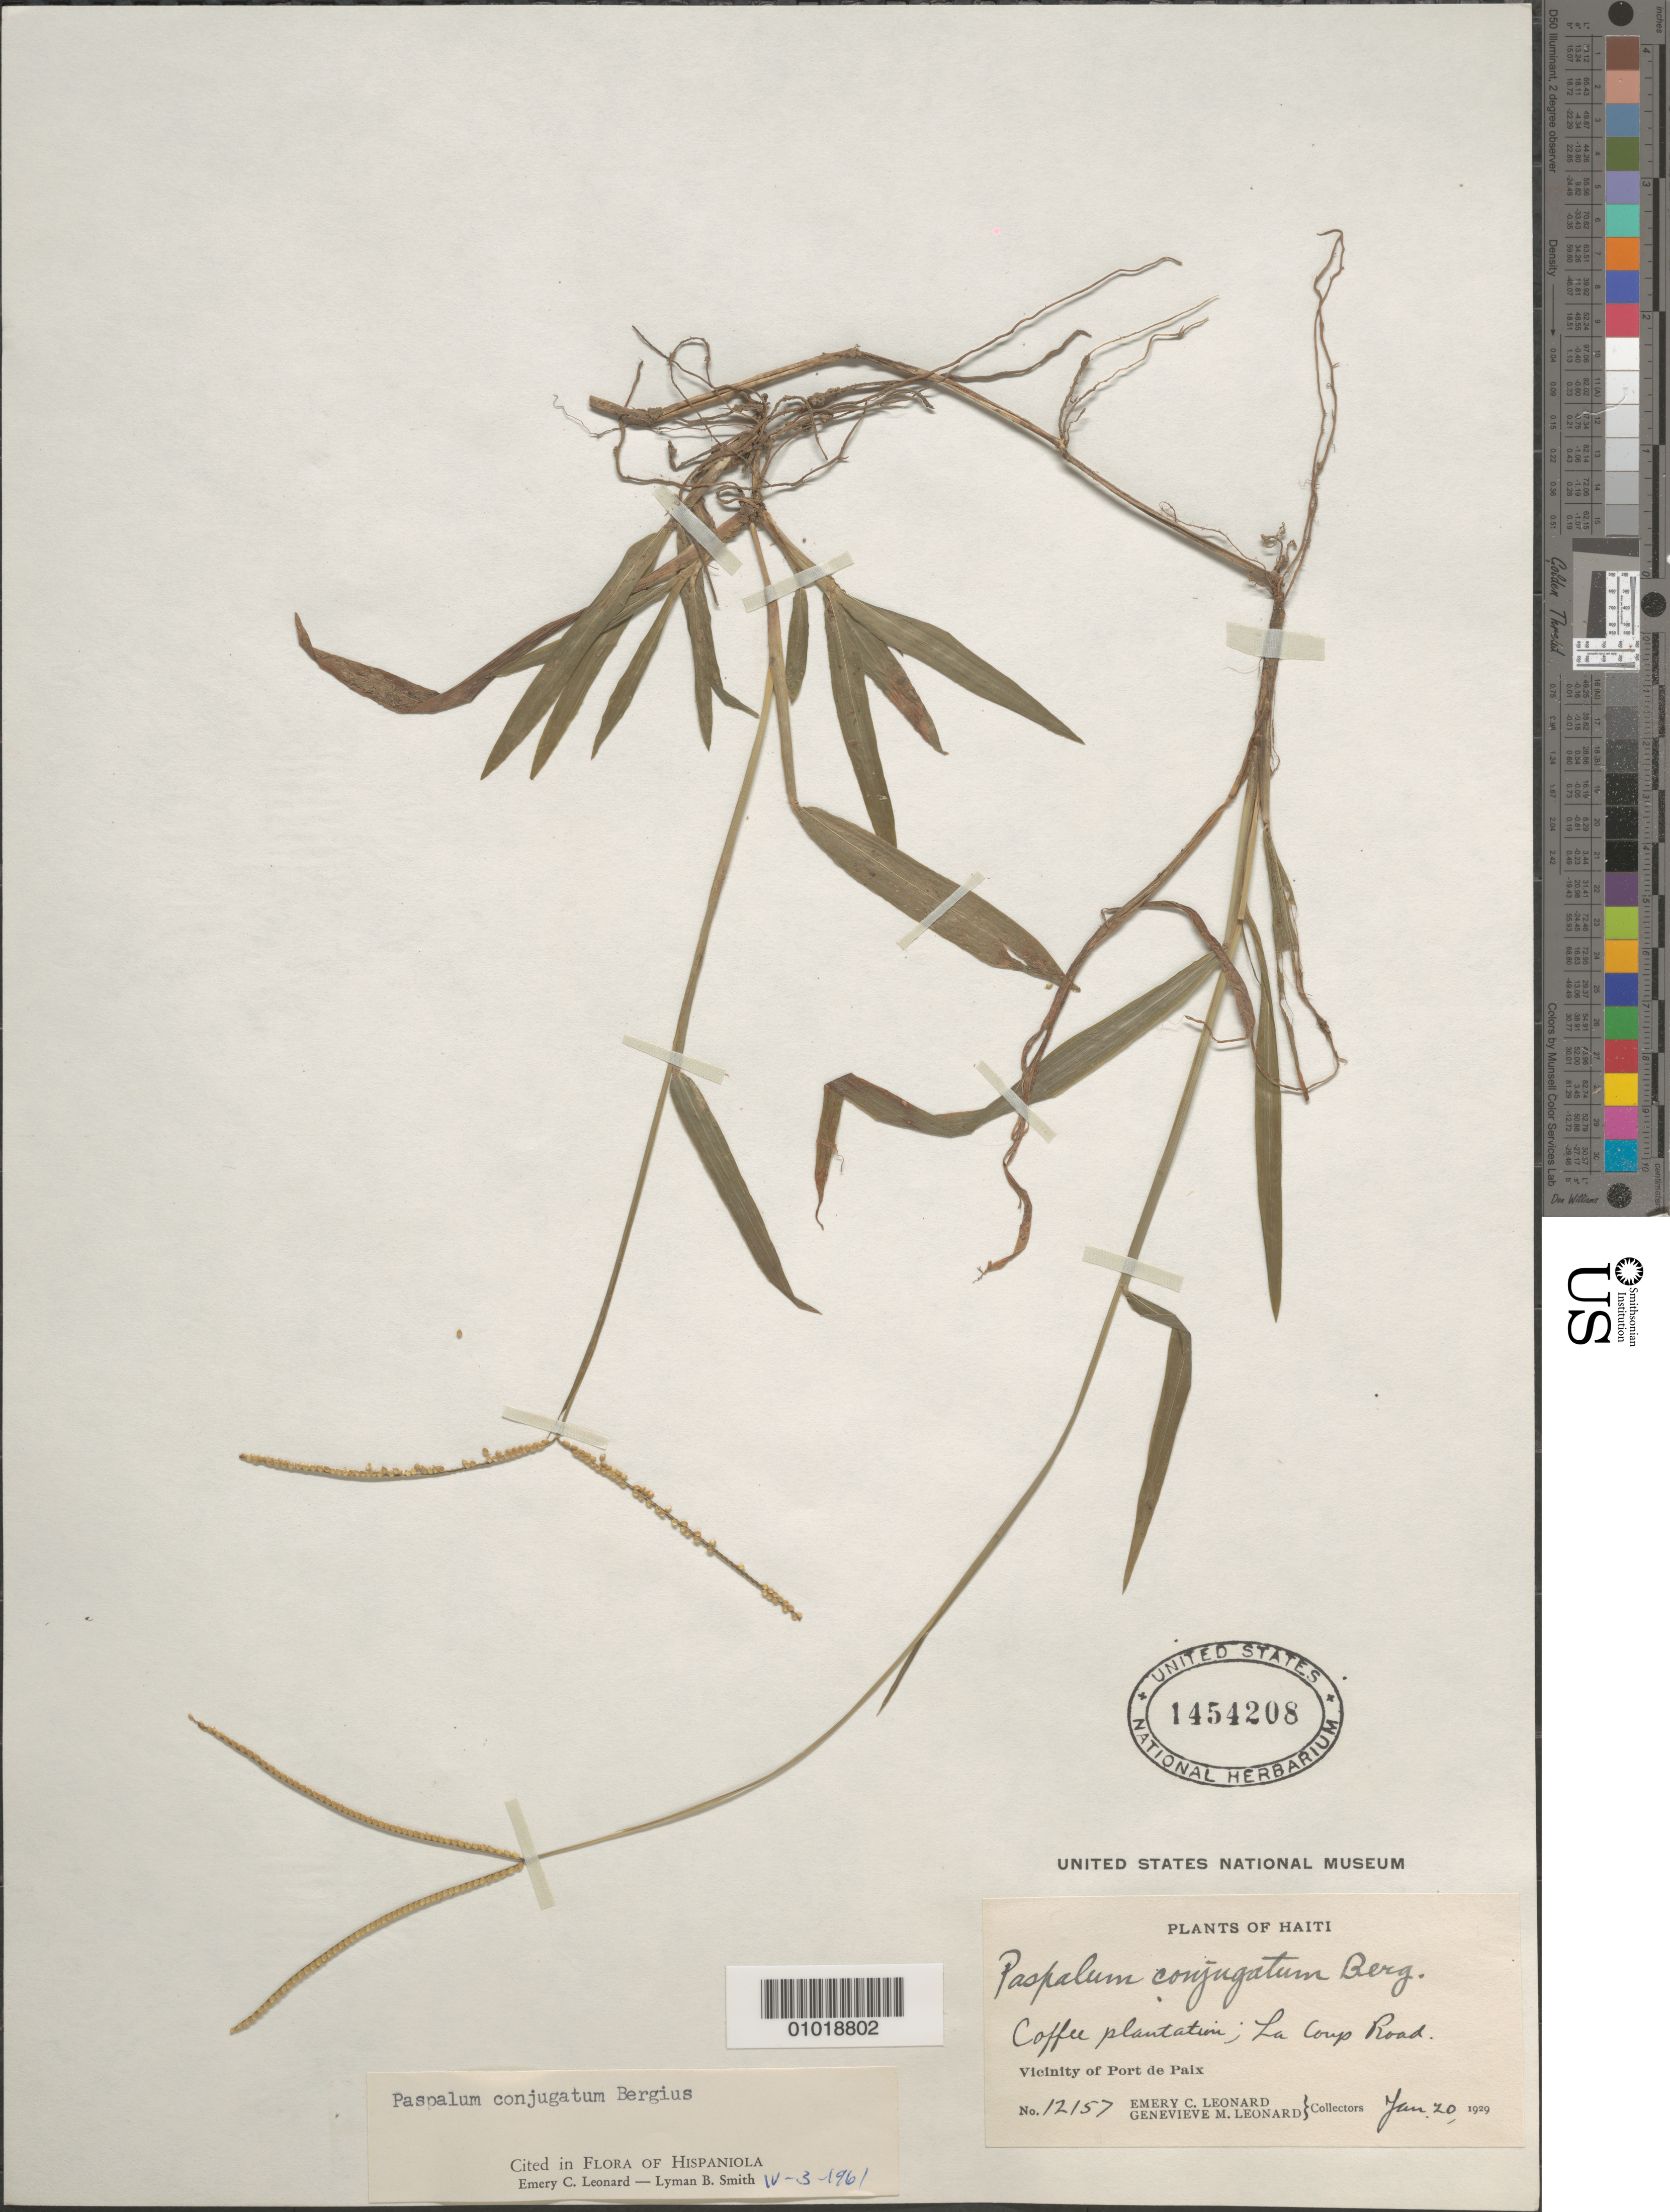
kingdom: Plantae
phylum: Tracheophyta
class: Liliopsida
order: Poales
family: Poaceae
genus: Paspalum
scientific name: Paspalum conjugatum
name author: P.J. Bergius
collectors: E. C. Leonard & G. M. Leonard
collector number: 12157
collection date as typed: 20 Jan 1929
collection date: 1929-01-20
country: Haiti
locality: Vic. of Port de Paix, Coffee plantation, La Coup Rd.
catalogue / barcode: US 1454208